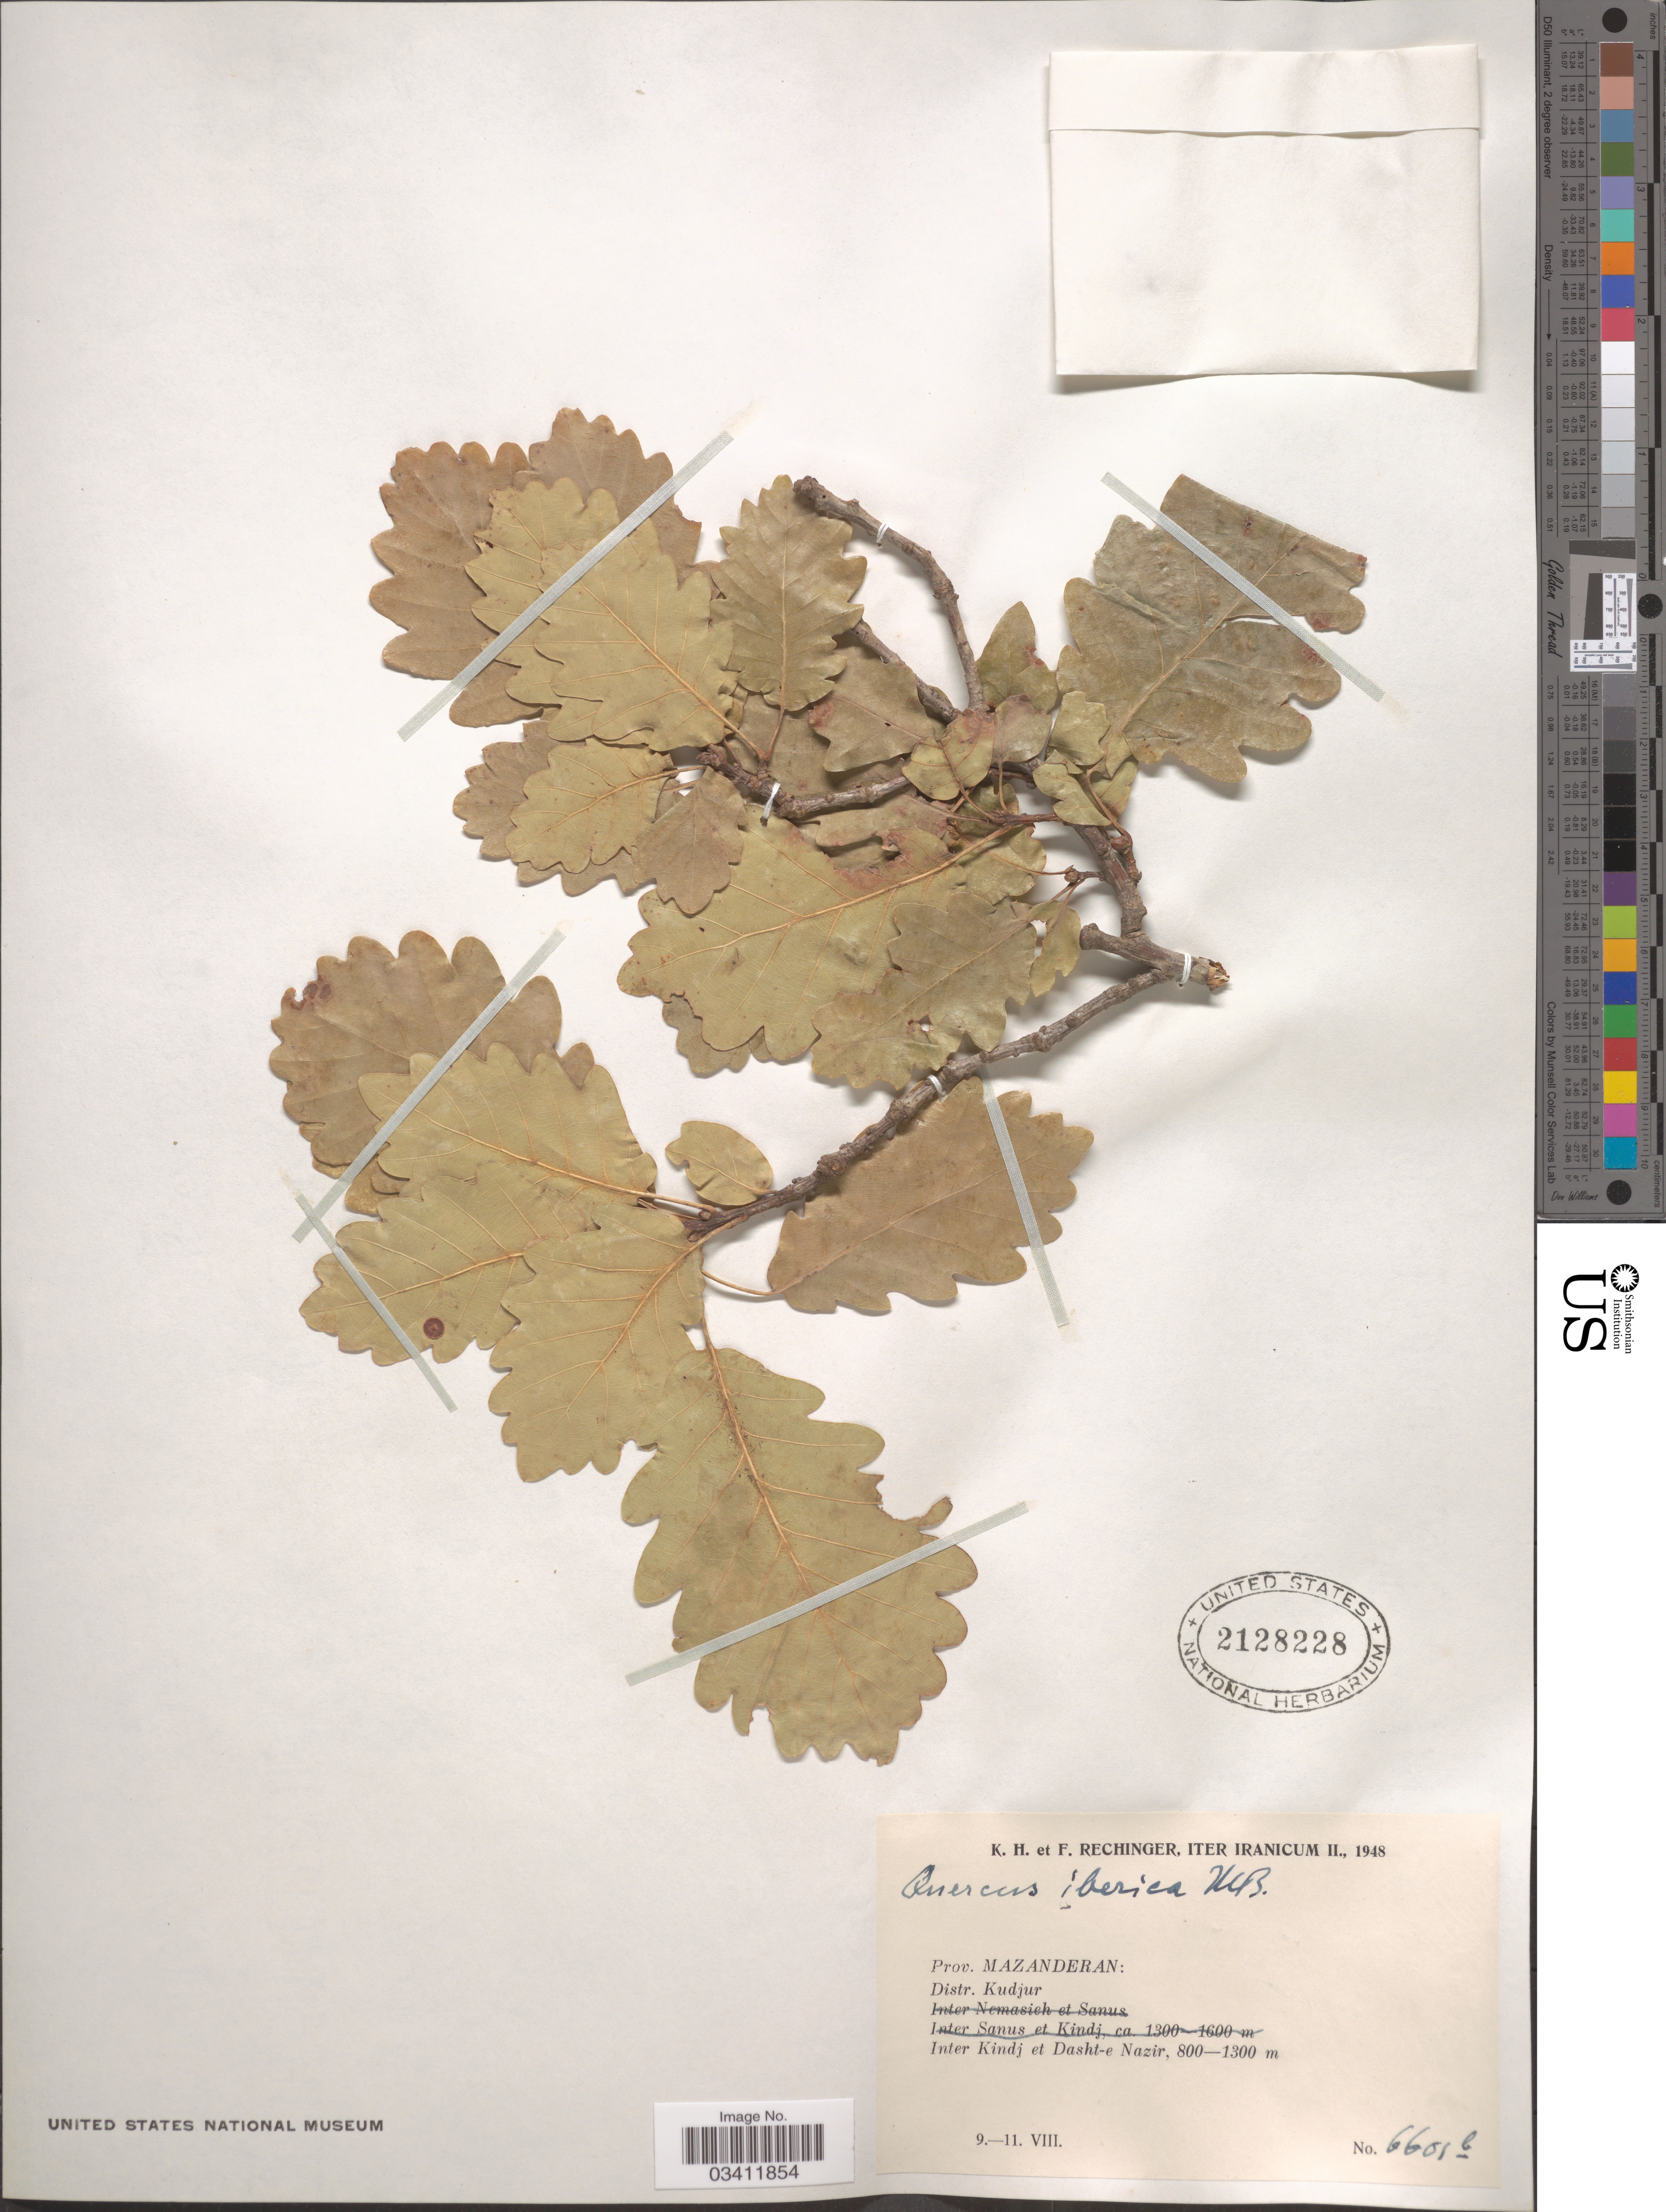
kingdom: Plantae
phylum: Tracheophyta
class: Magnoliopsida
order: Fagales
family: Fagaceae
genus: Quercus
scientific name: Quercus iberica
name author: Steven ex M. Bieb.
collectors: K. H. Rechinger & F. Rechinger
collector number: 6601b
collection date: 1948-08-09/1948-08-11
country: Iran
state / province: Mazandaran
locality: Prov. Mazanderan: Distr. Kudjur. Inter Kindj et Dasht-e Nazir.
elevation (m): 800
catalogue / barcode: US 2128228